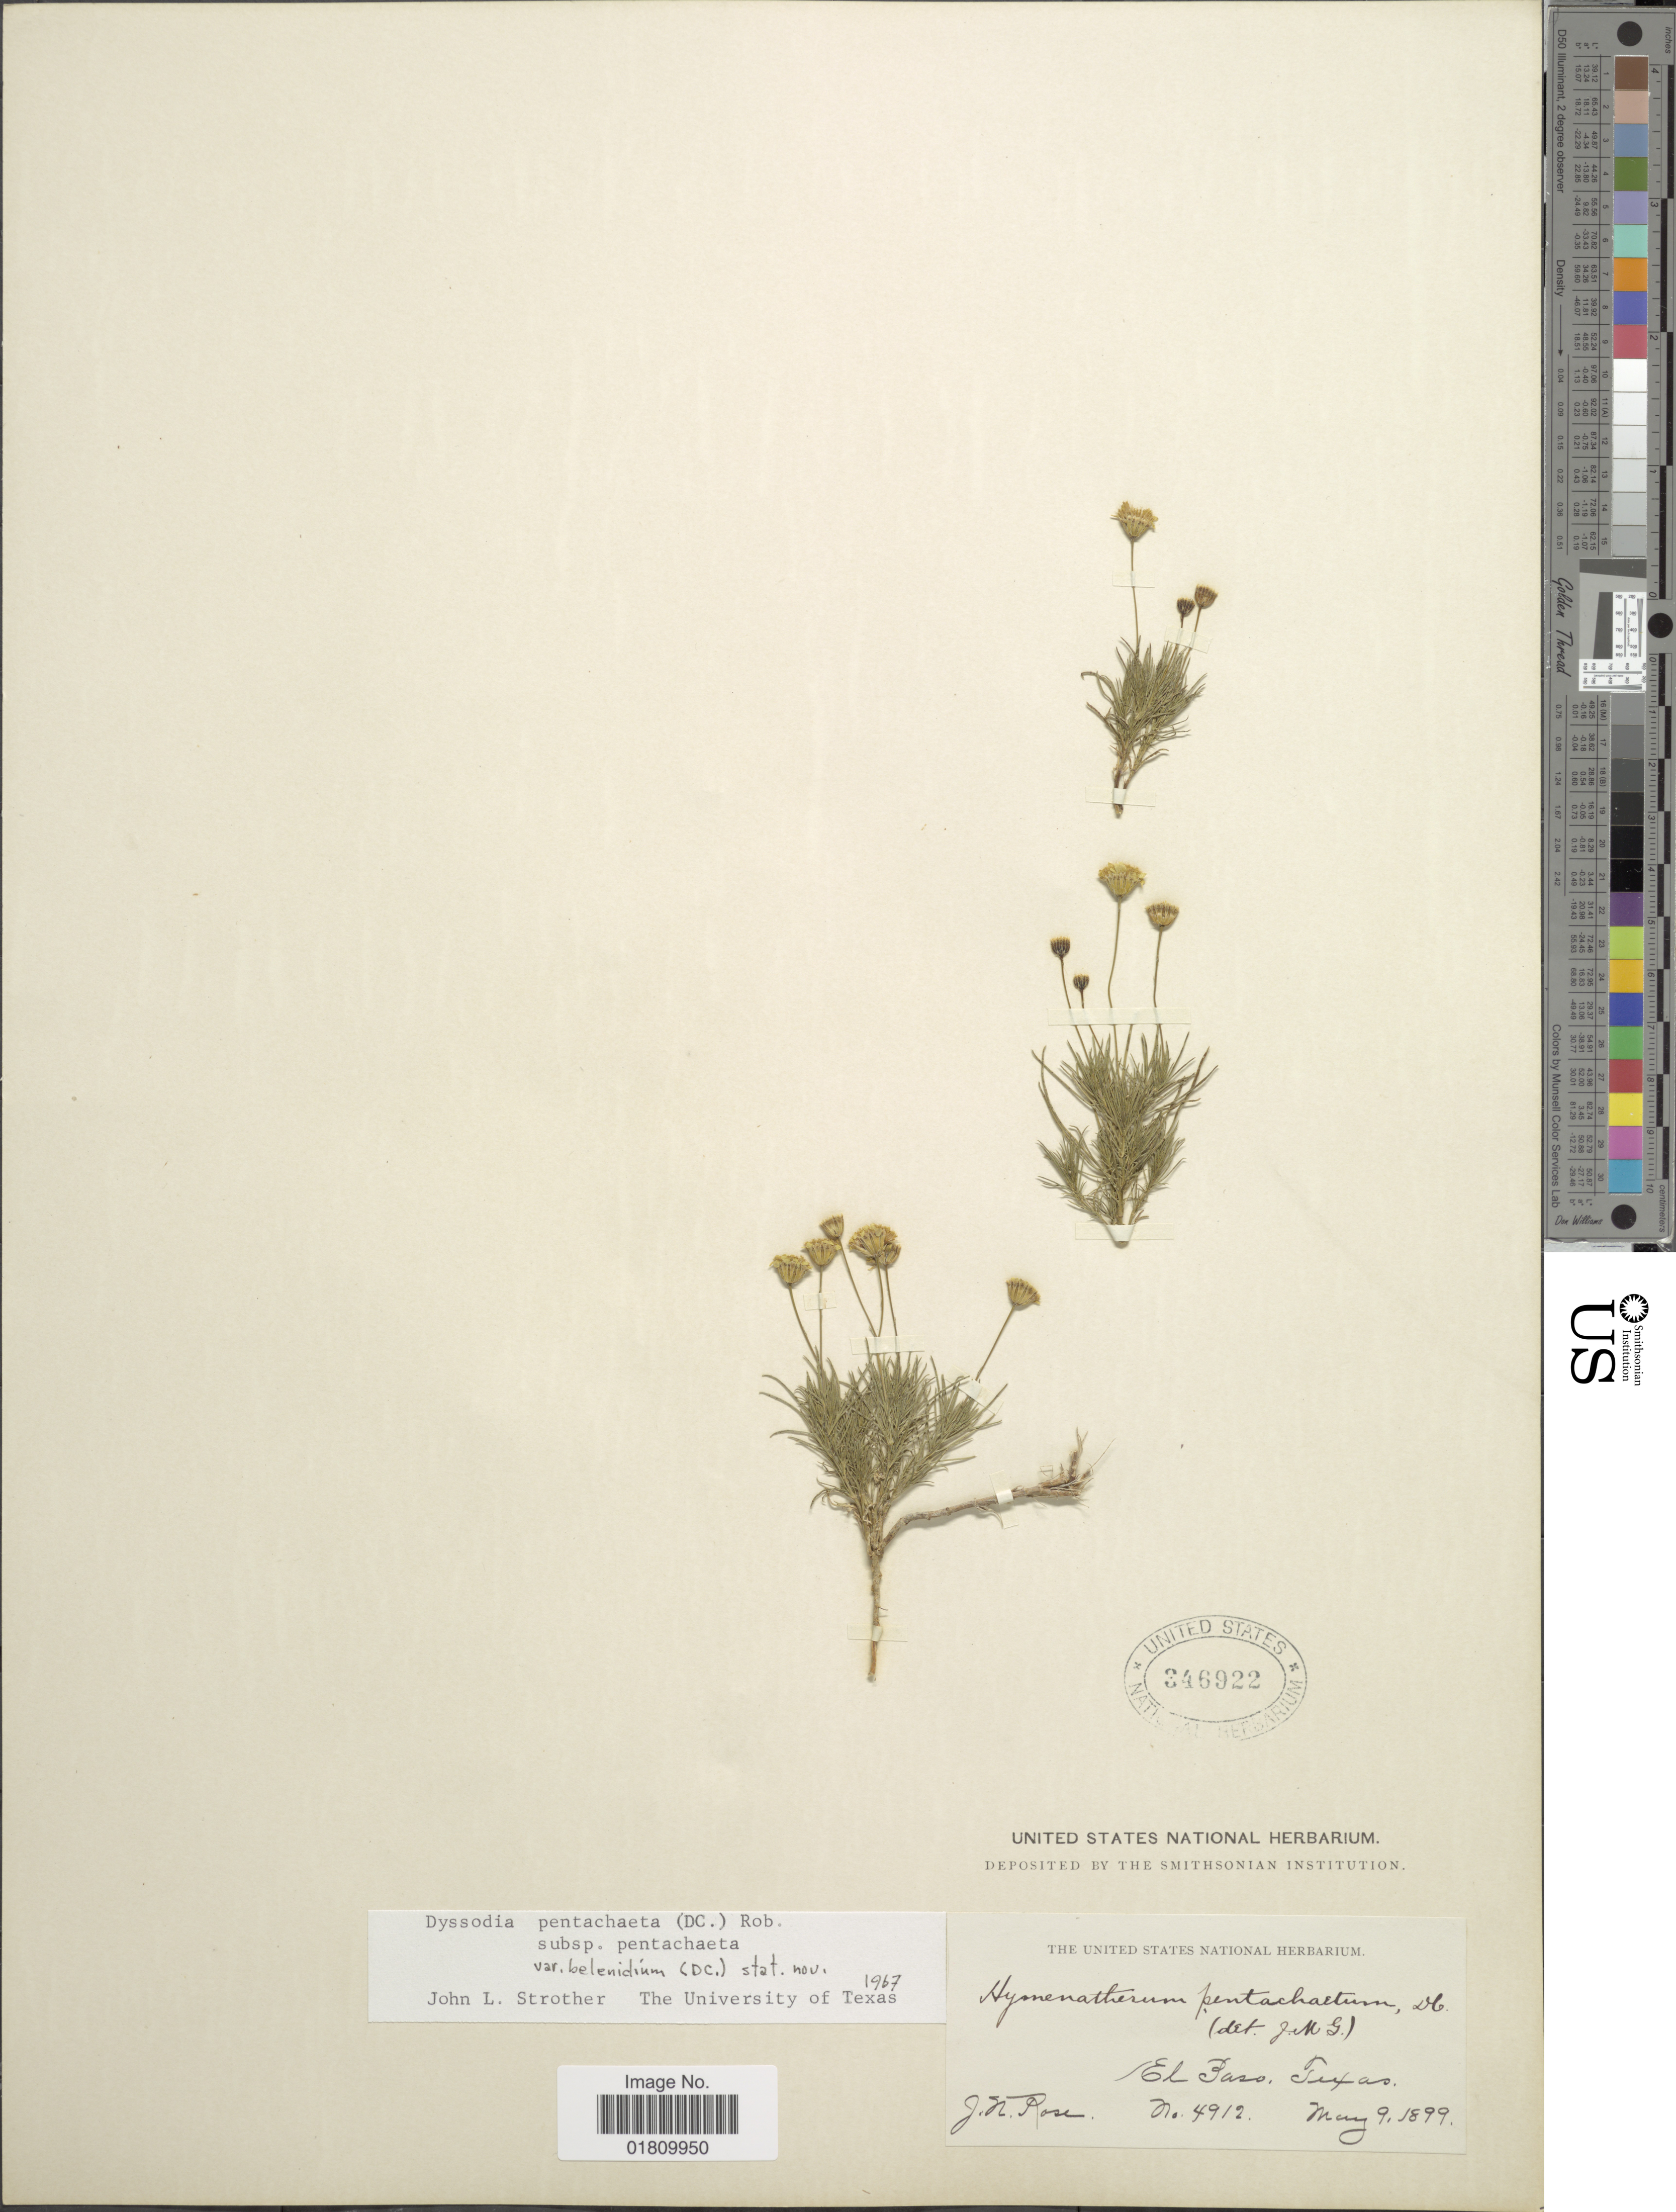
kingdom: Plantae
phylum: Tracheophyta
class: Magnoliopsida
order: Asterales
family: Asteraceae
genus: Thymophylla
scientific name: Thymophylla pentachaeta var. belenidium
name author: (DC.) Strother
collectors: J. N. Rose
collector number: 4912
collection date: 1899-05-09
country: United States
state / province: Texas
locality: El Paso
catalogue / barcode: US 346922